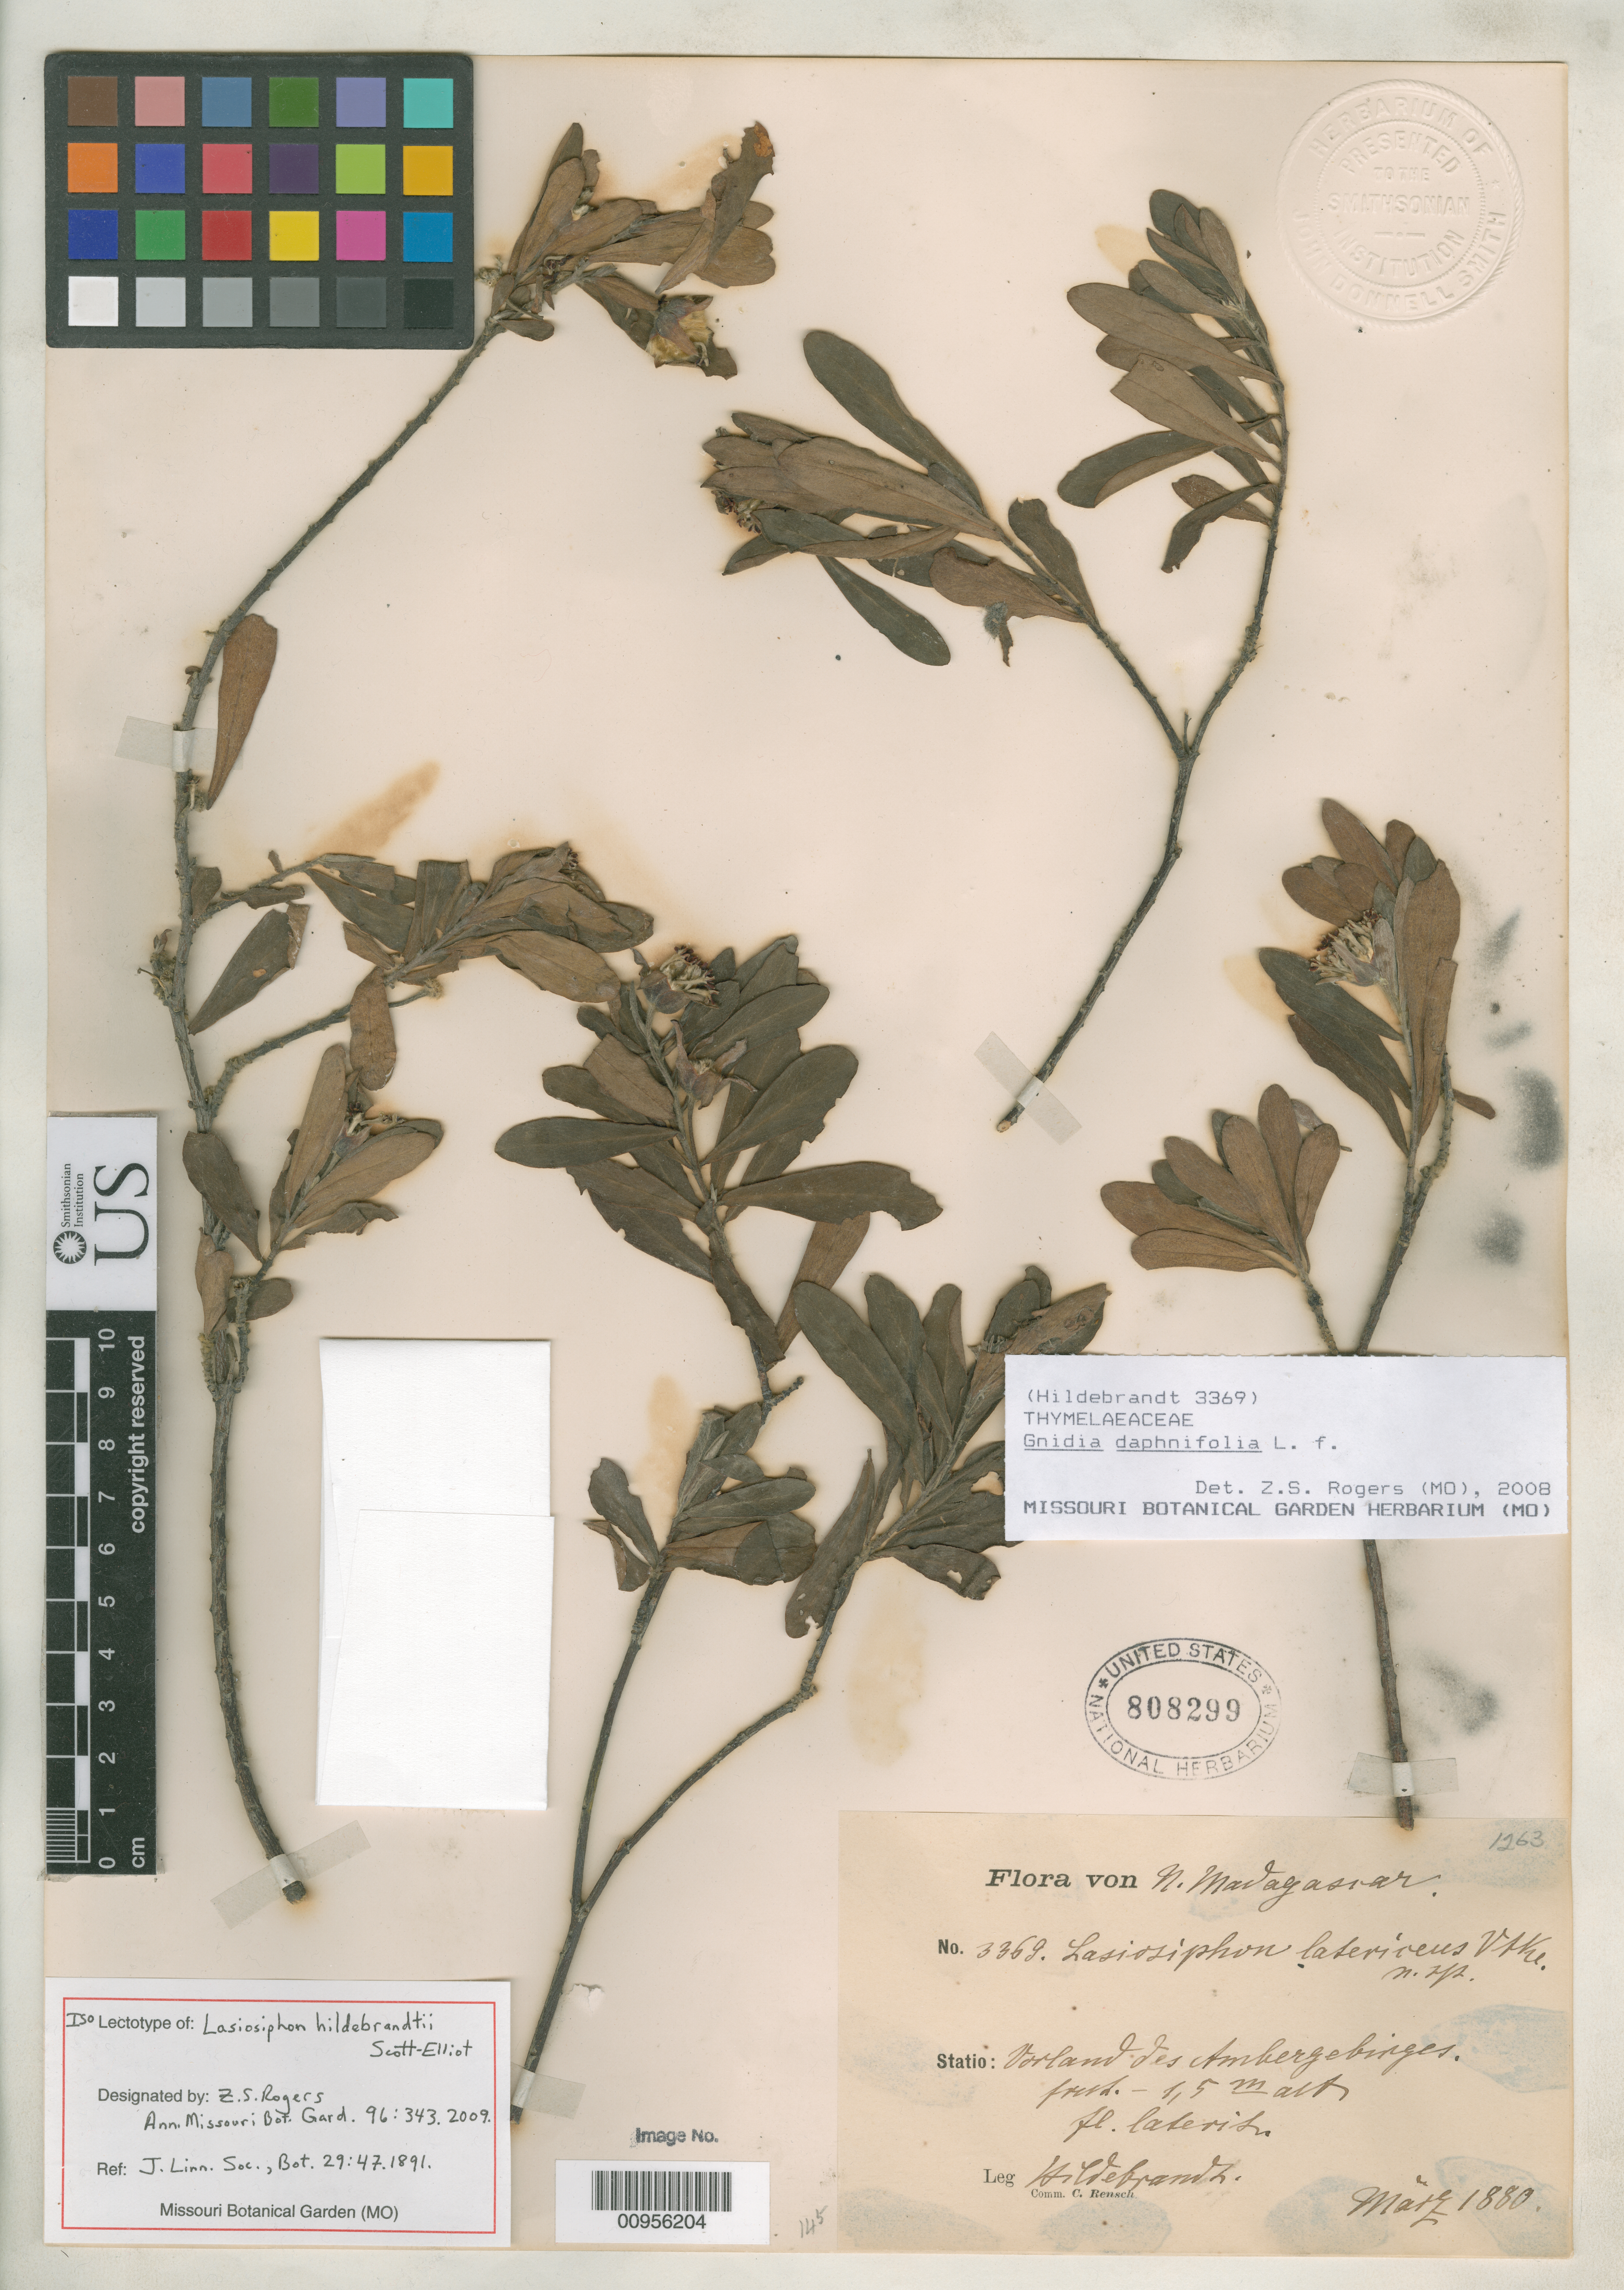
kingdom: Plantae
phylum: Tracheophyta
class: Magnoliopsida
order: Malvales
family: Thymelaeaceae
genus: Lasiosiphon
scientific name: Lasiosiphon hildebrandtii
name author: Scott Elliot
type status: Isolectotype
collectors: J. Hildebrandt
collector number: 3369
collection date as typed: May 1880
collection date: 1880-05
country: Madagascar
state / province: Diana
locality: Vorland des Ambergebirges [Montagne d'Ambre].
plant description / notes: Specimen ex John Donnell Smith herbarium.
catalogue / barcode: US 808299